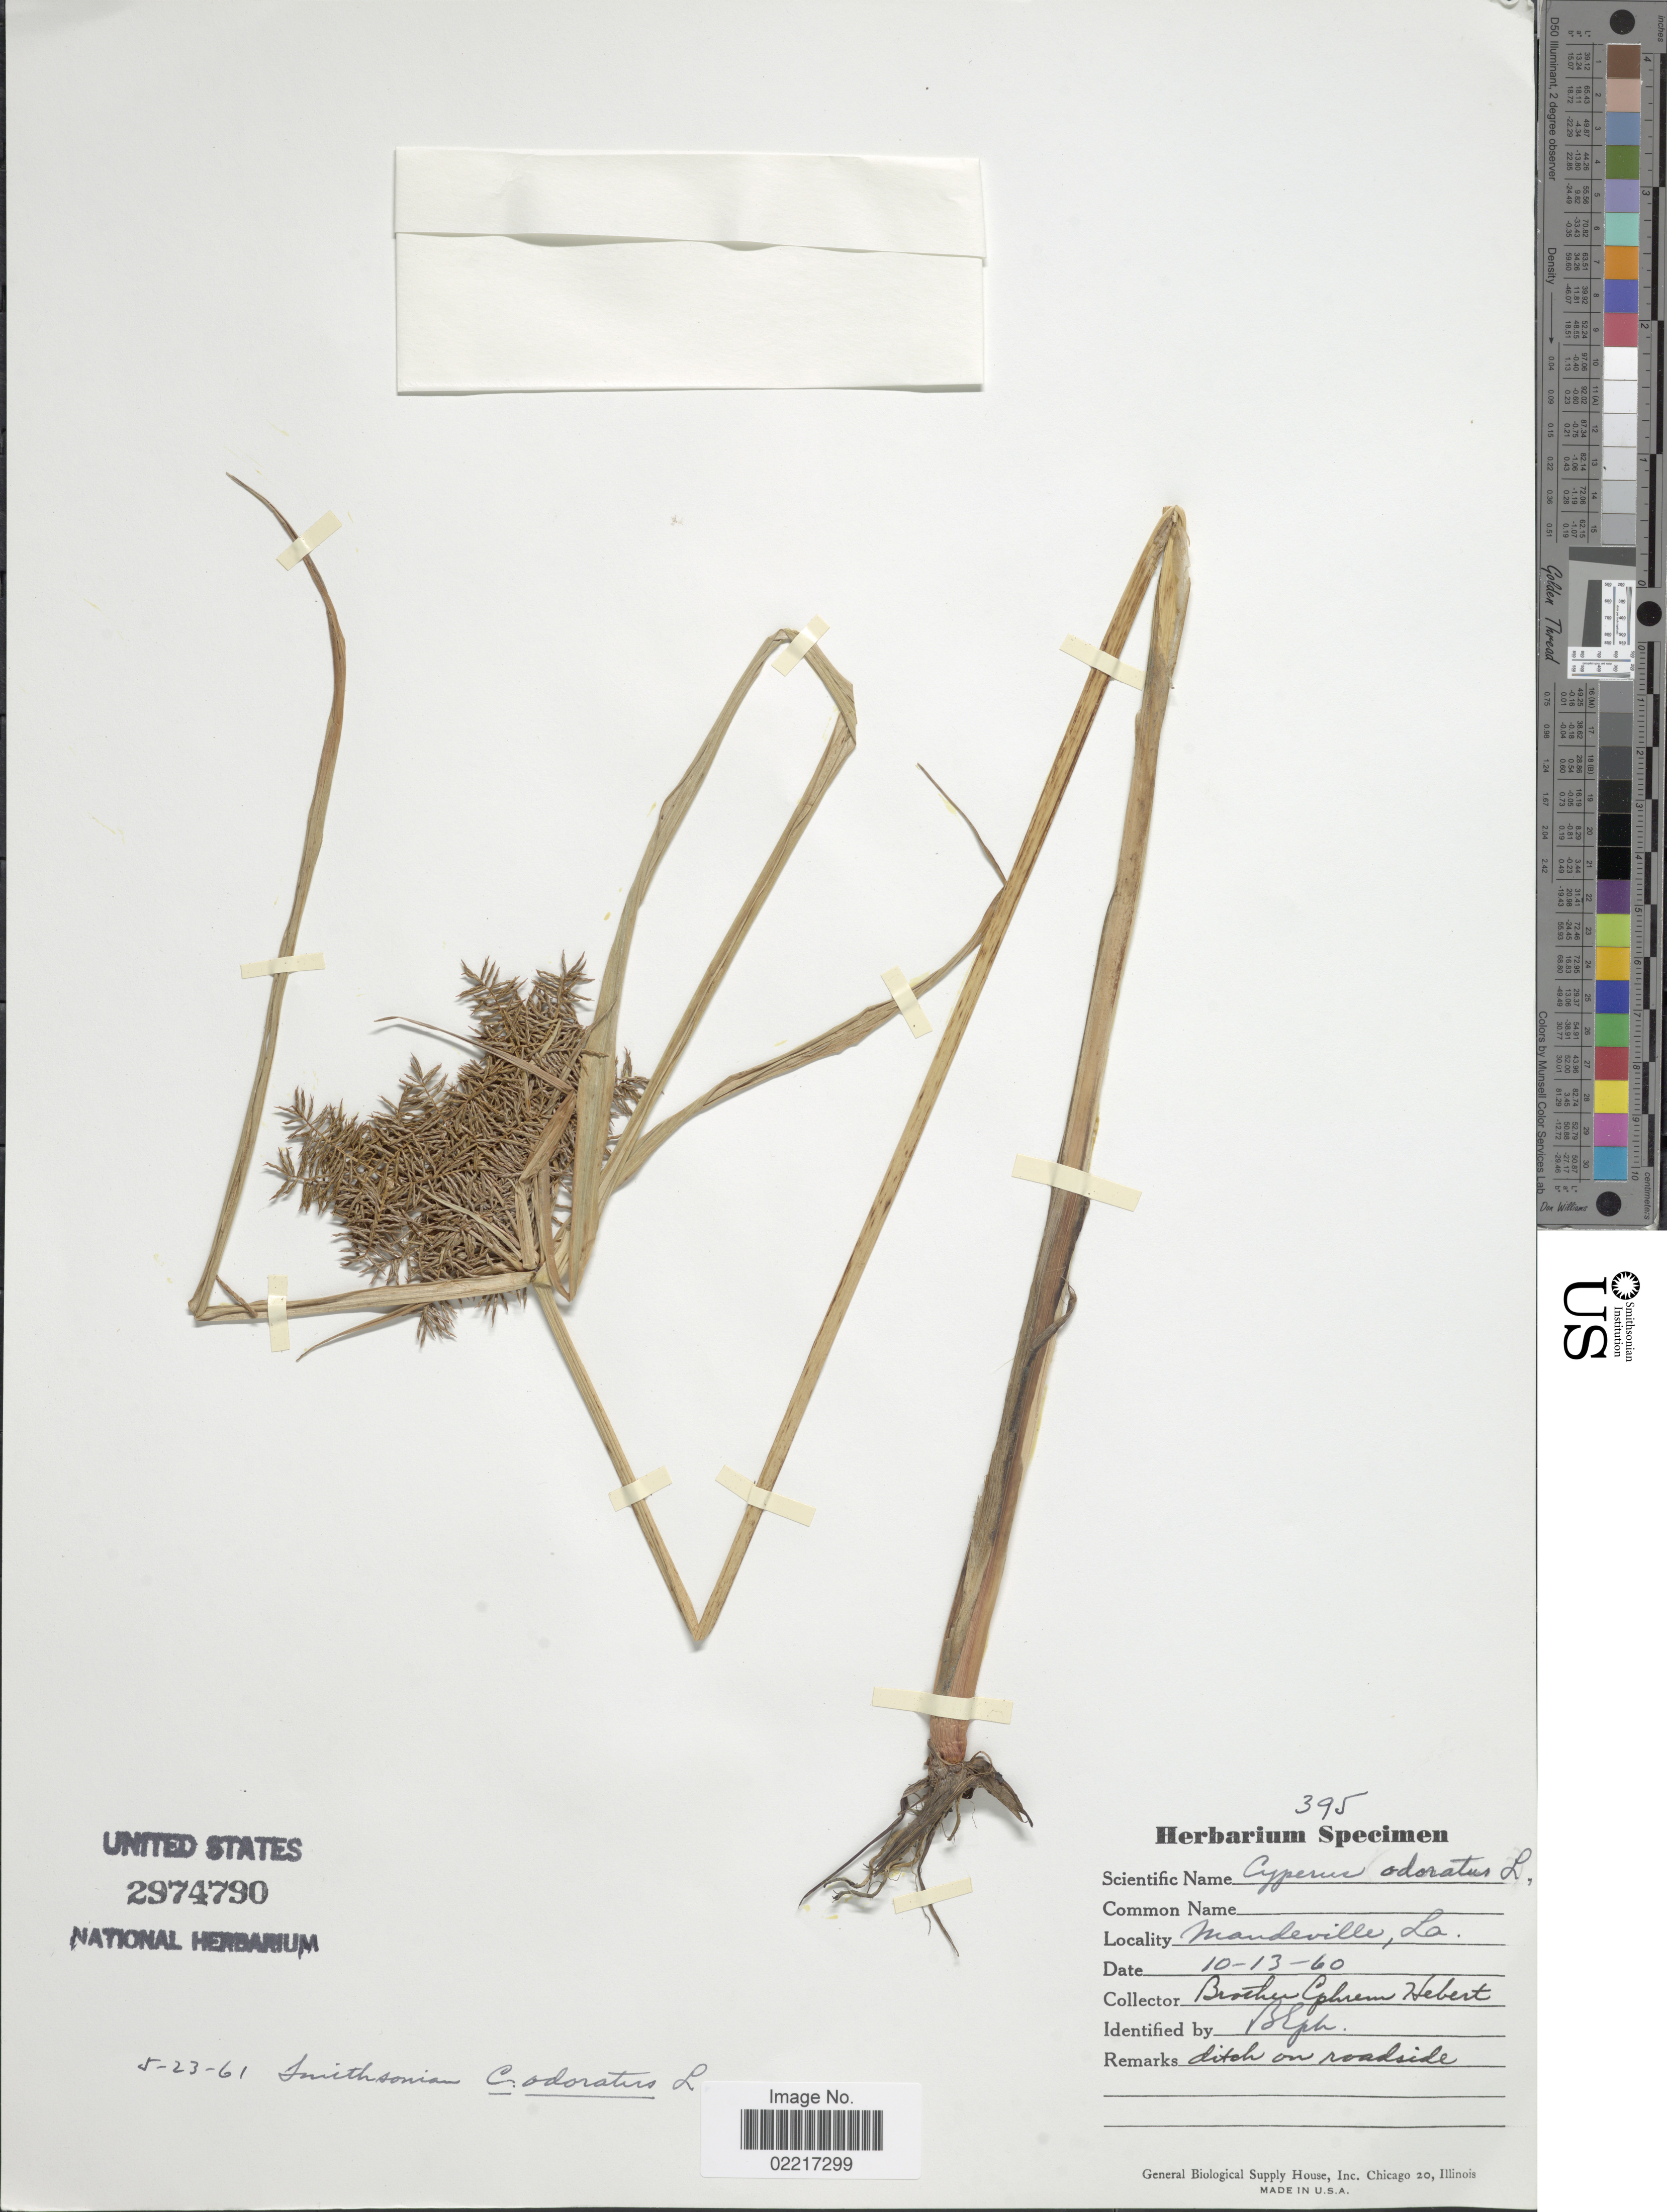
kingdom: Plantae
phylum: Tracheophyta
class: Liliopsida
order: Poales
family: Cyperaceae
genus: Cyperus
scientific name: Cyperus odoratus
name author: L.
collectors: E. Hebert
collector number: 395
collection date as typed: Transcribed d/m/y: 13/10/60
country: United States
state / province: Louisiana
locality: Mandeville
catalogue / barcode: US 2974790